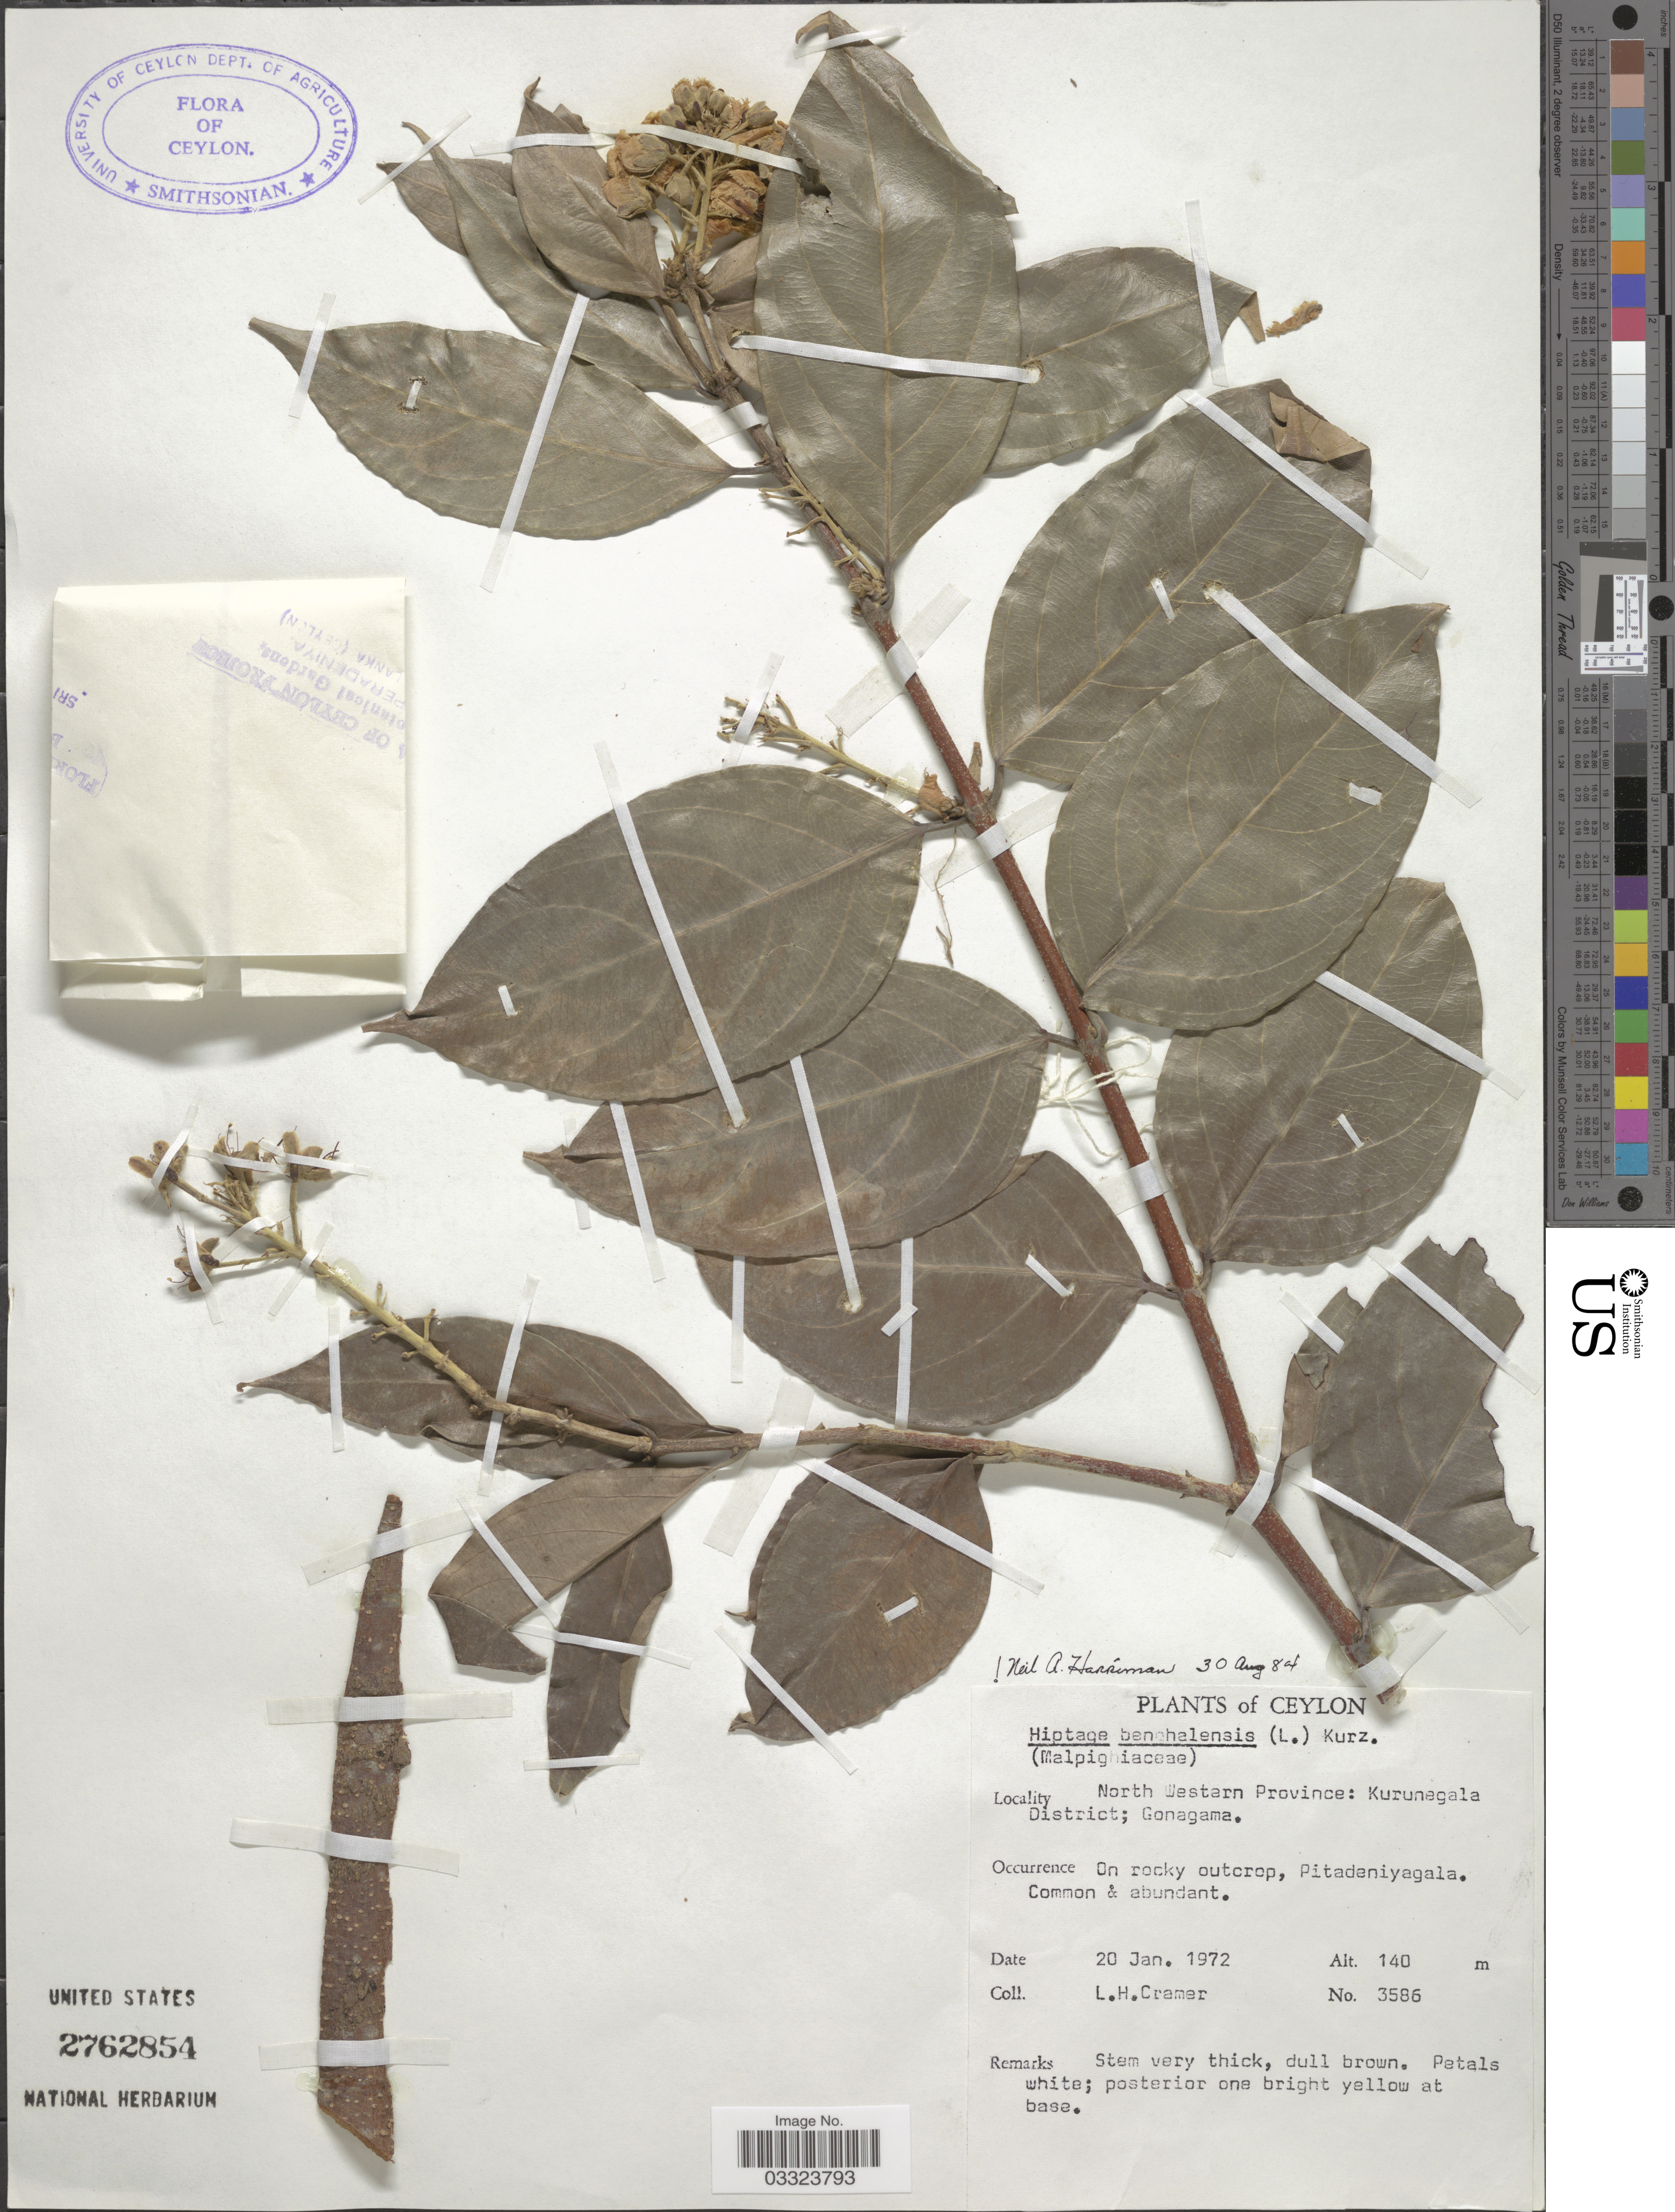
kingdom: Plantae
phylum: Tracheophyta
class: Magnoliopsida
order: Malpighiales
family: Malpighiaceae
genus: Hiptage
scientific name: Hiptage benghalensis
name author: (L.) Kurz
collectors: L. H. Cramer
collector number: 3586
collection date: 1972-01-20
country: Sri Lanka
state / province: North Western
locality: Ceylon. Kurunegala.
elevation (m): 140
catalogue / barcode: US 2762854